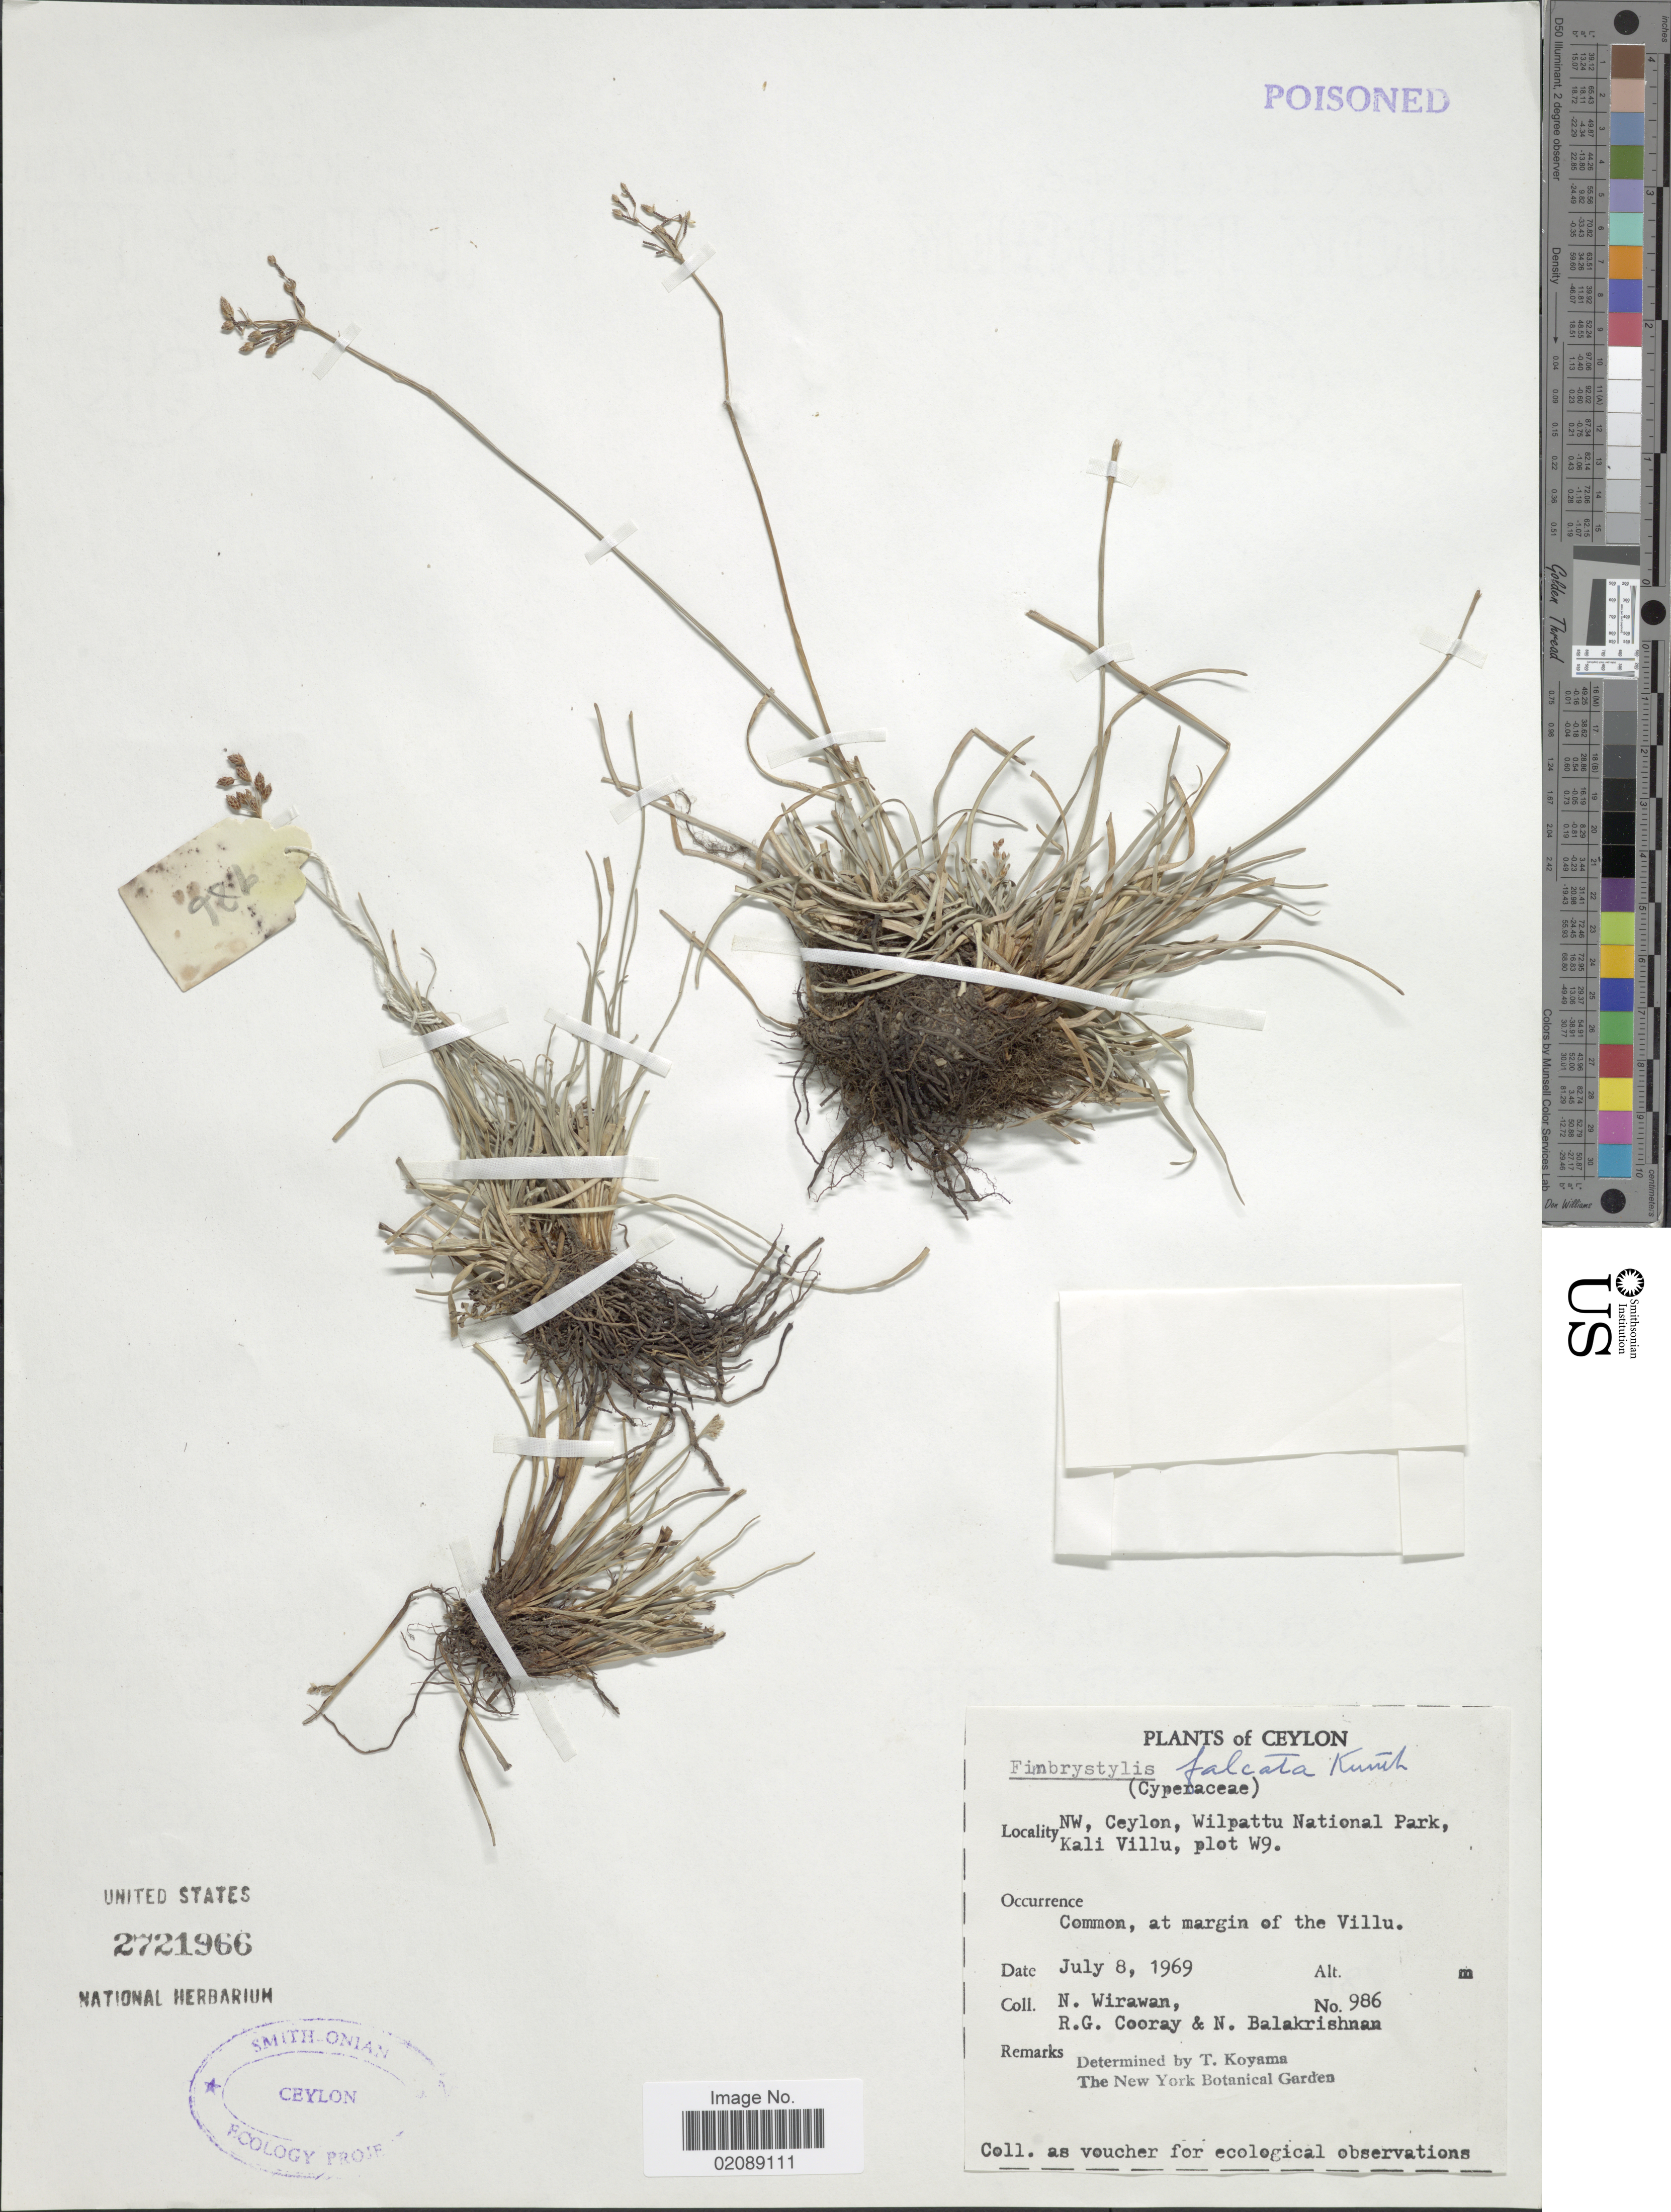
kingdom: Plantae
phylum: Tracheophyta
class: Liliopsida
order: Poales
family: Cyperaceae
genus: Fimbristylis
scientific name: Fimbristylis falcata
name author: (Vahl) Kunth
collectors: N. Wirawan, R. Cooray & N. Balakrishnan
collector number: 986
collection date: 1969-07-08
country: Sri Lanka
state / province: North Western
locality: Ceylon, NW, Ceylon, Wilpattu National Park, Kali Villu, plot W9, Common, at margin of the Villu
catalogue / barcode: US 2721966